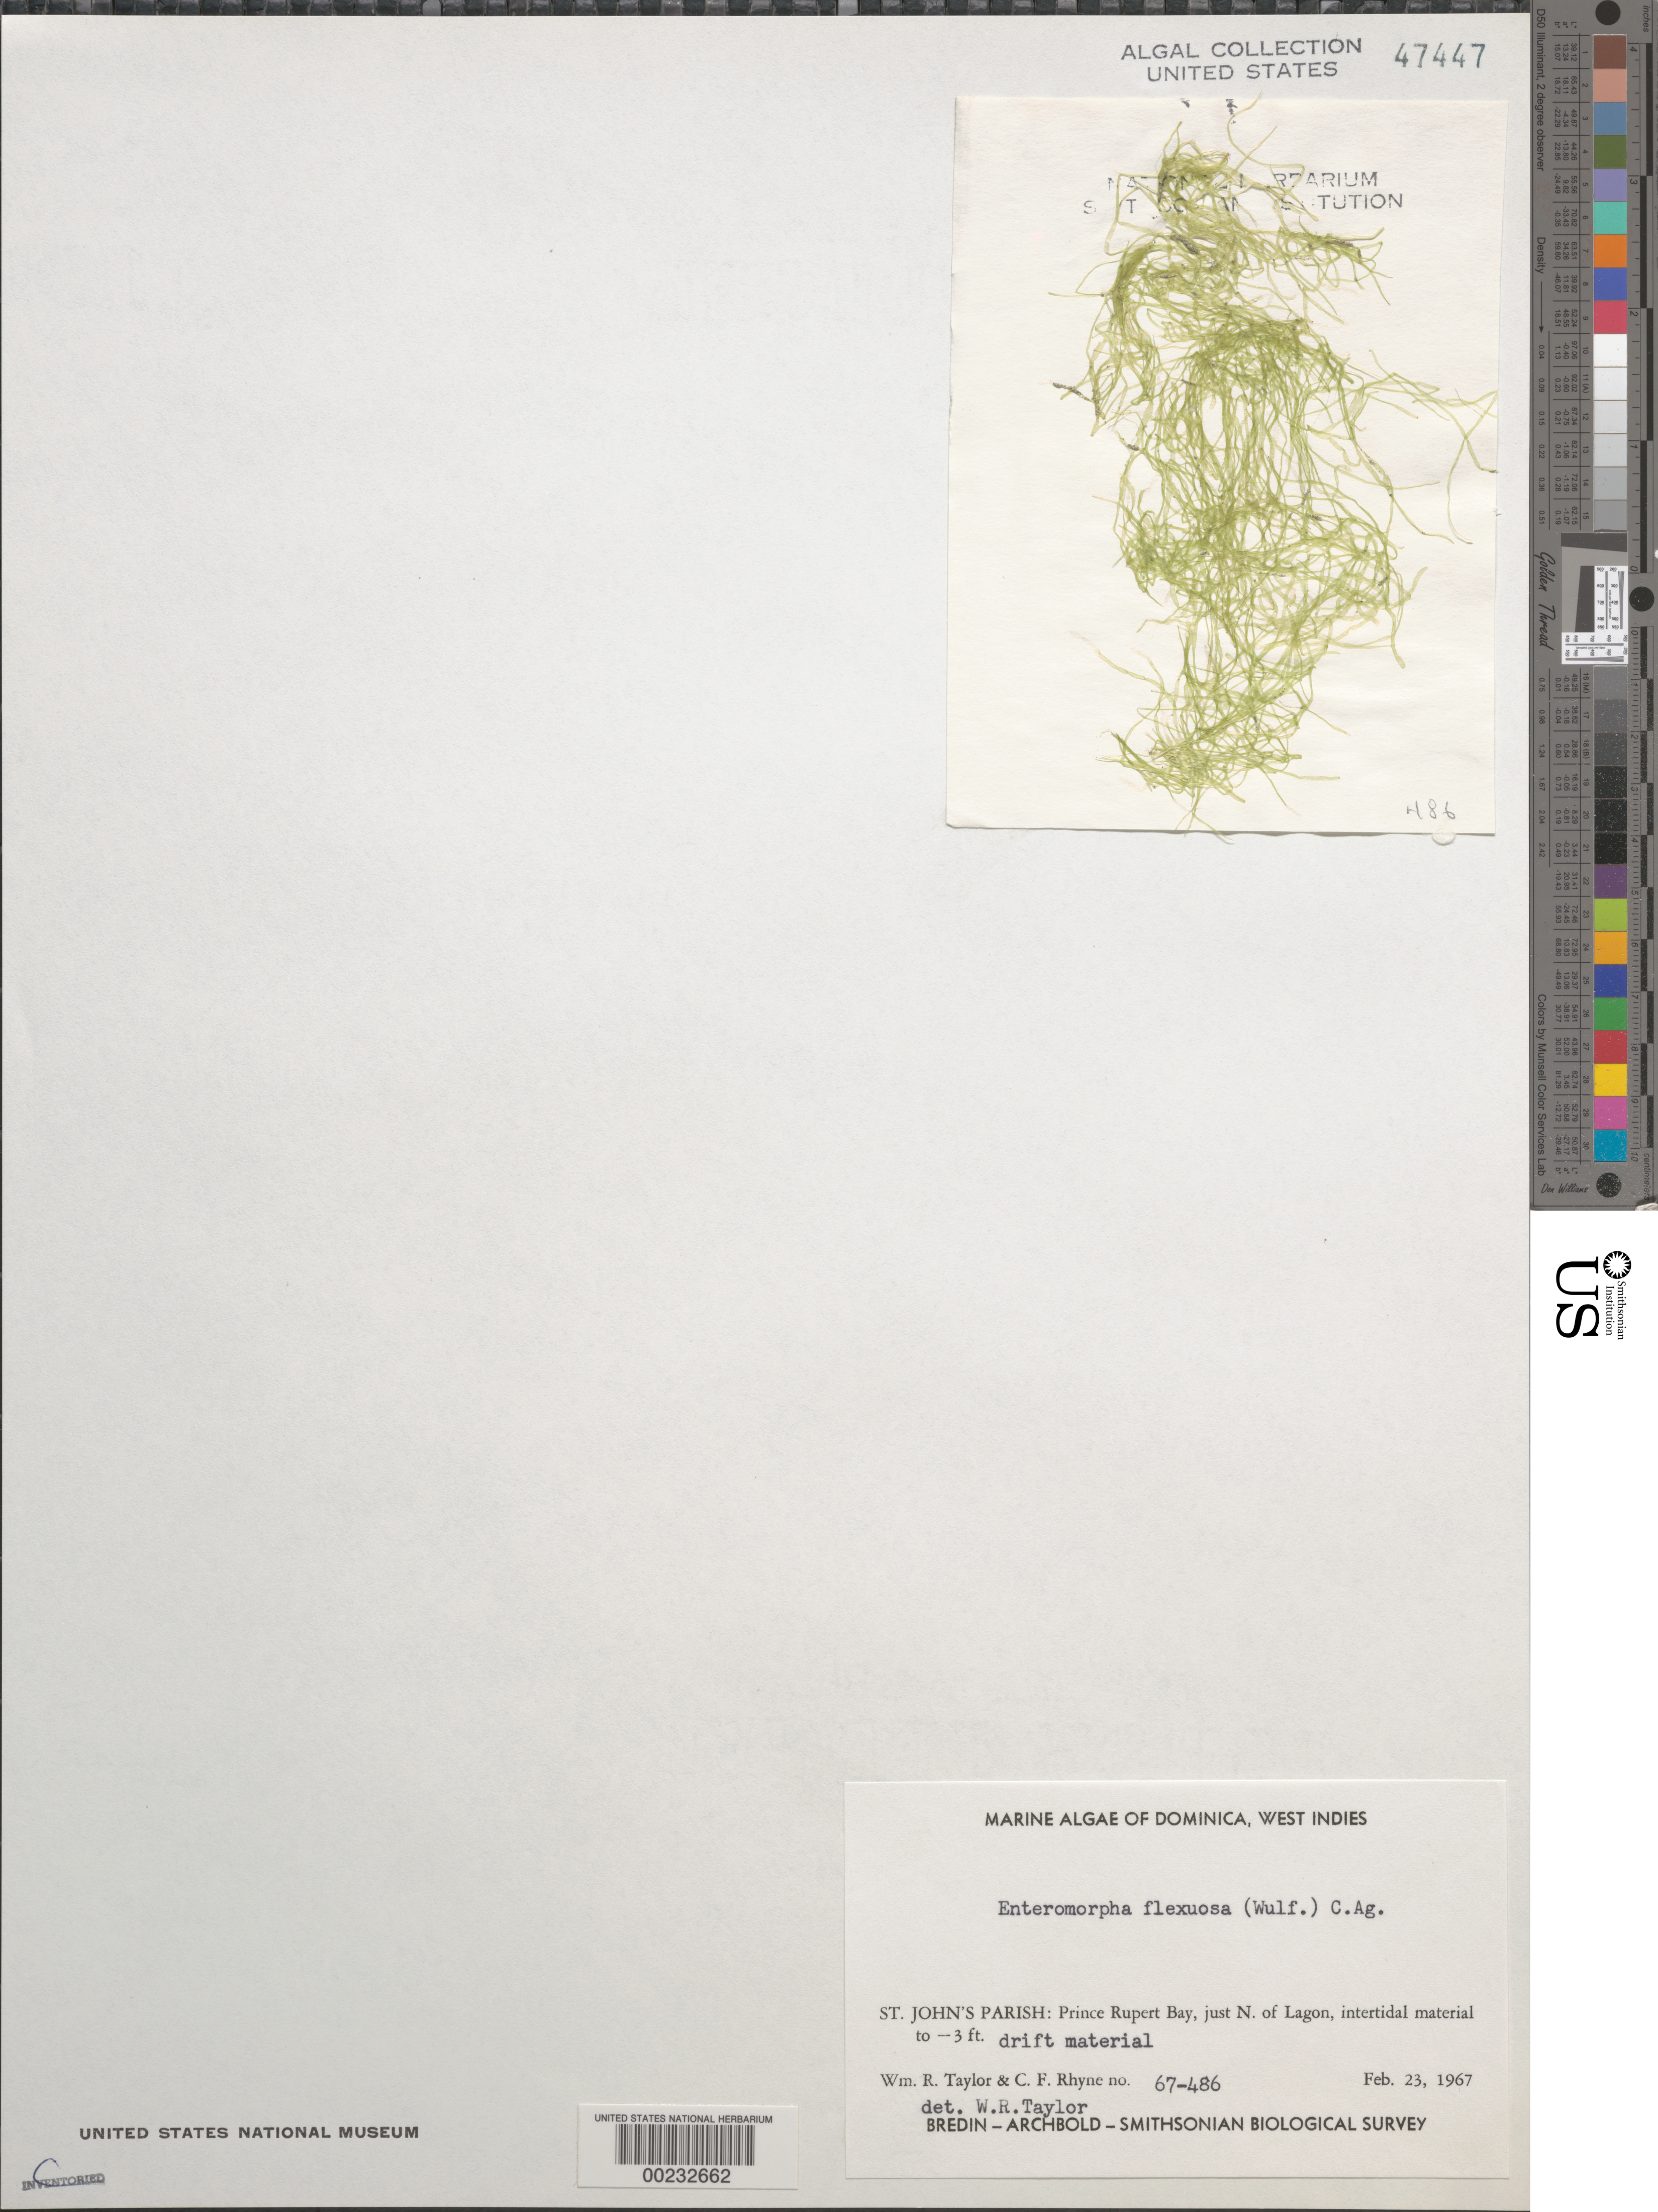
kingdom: Plantae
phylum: Chlorophyta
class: Ulvophyceae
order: Ulvales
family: Ulvaceae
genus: Ulva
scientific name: Ulva flexuosa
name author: Wulfen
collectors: W. R. Taylor & C. Rhyne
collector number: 67-486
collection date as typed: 23 Feb 1967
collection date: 1967-02-23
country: Dominica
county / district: St. John's Parish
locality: Prince Rupert Bay, just north of Lagon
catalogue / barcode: US 47447